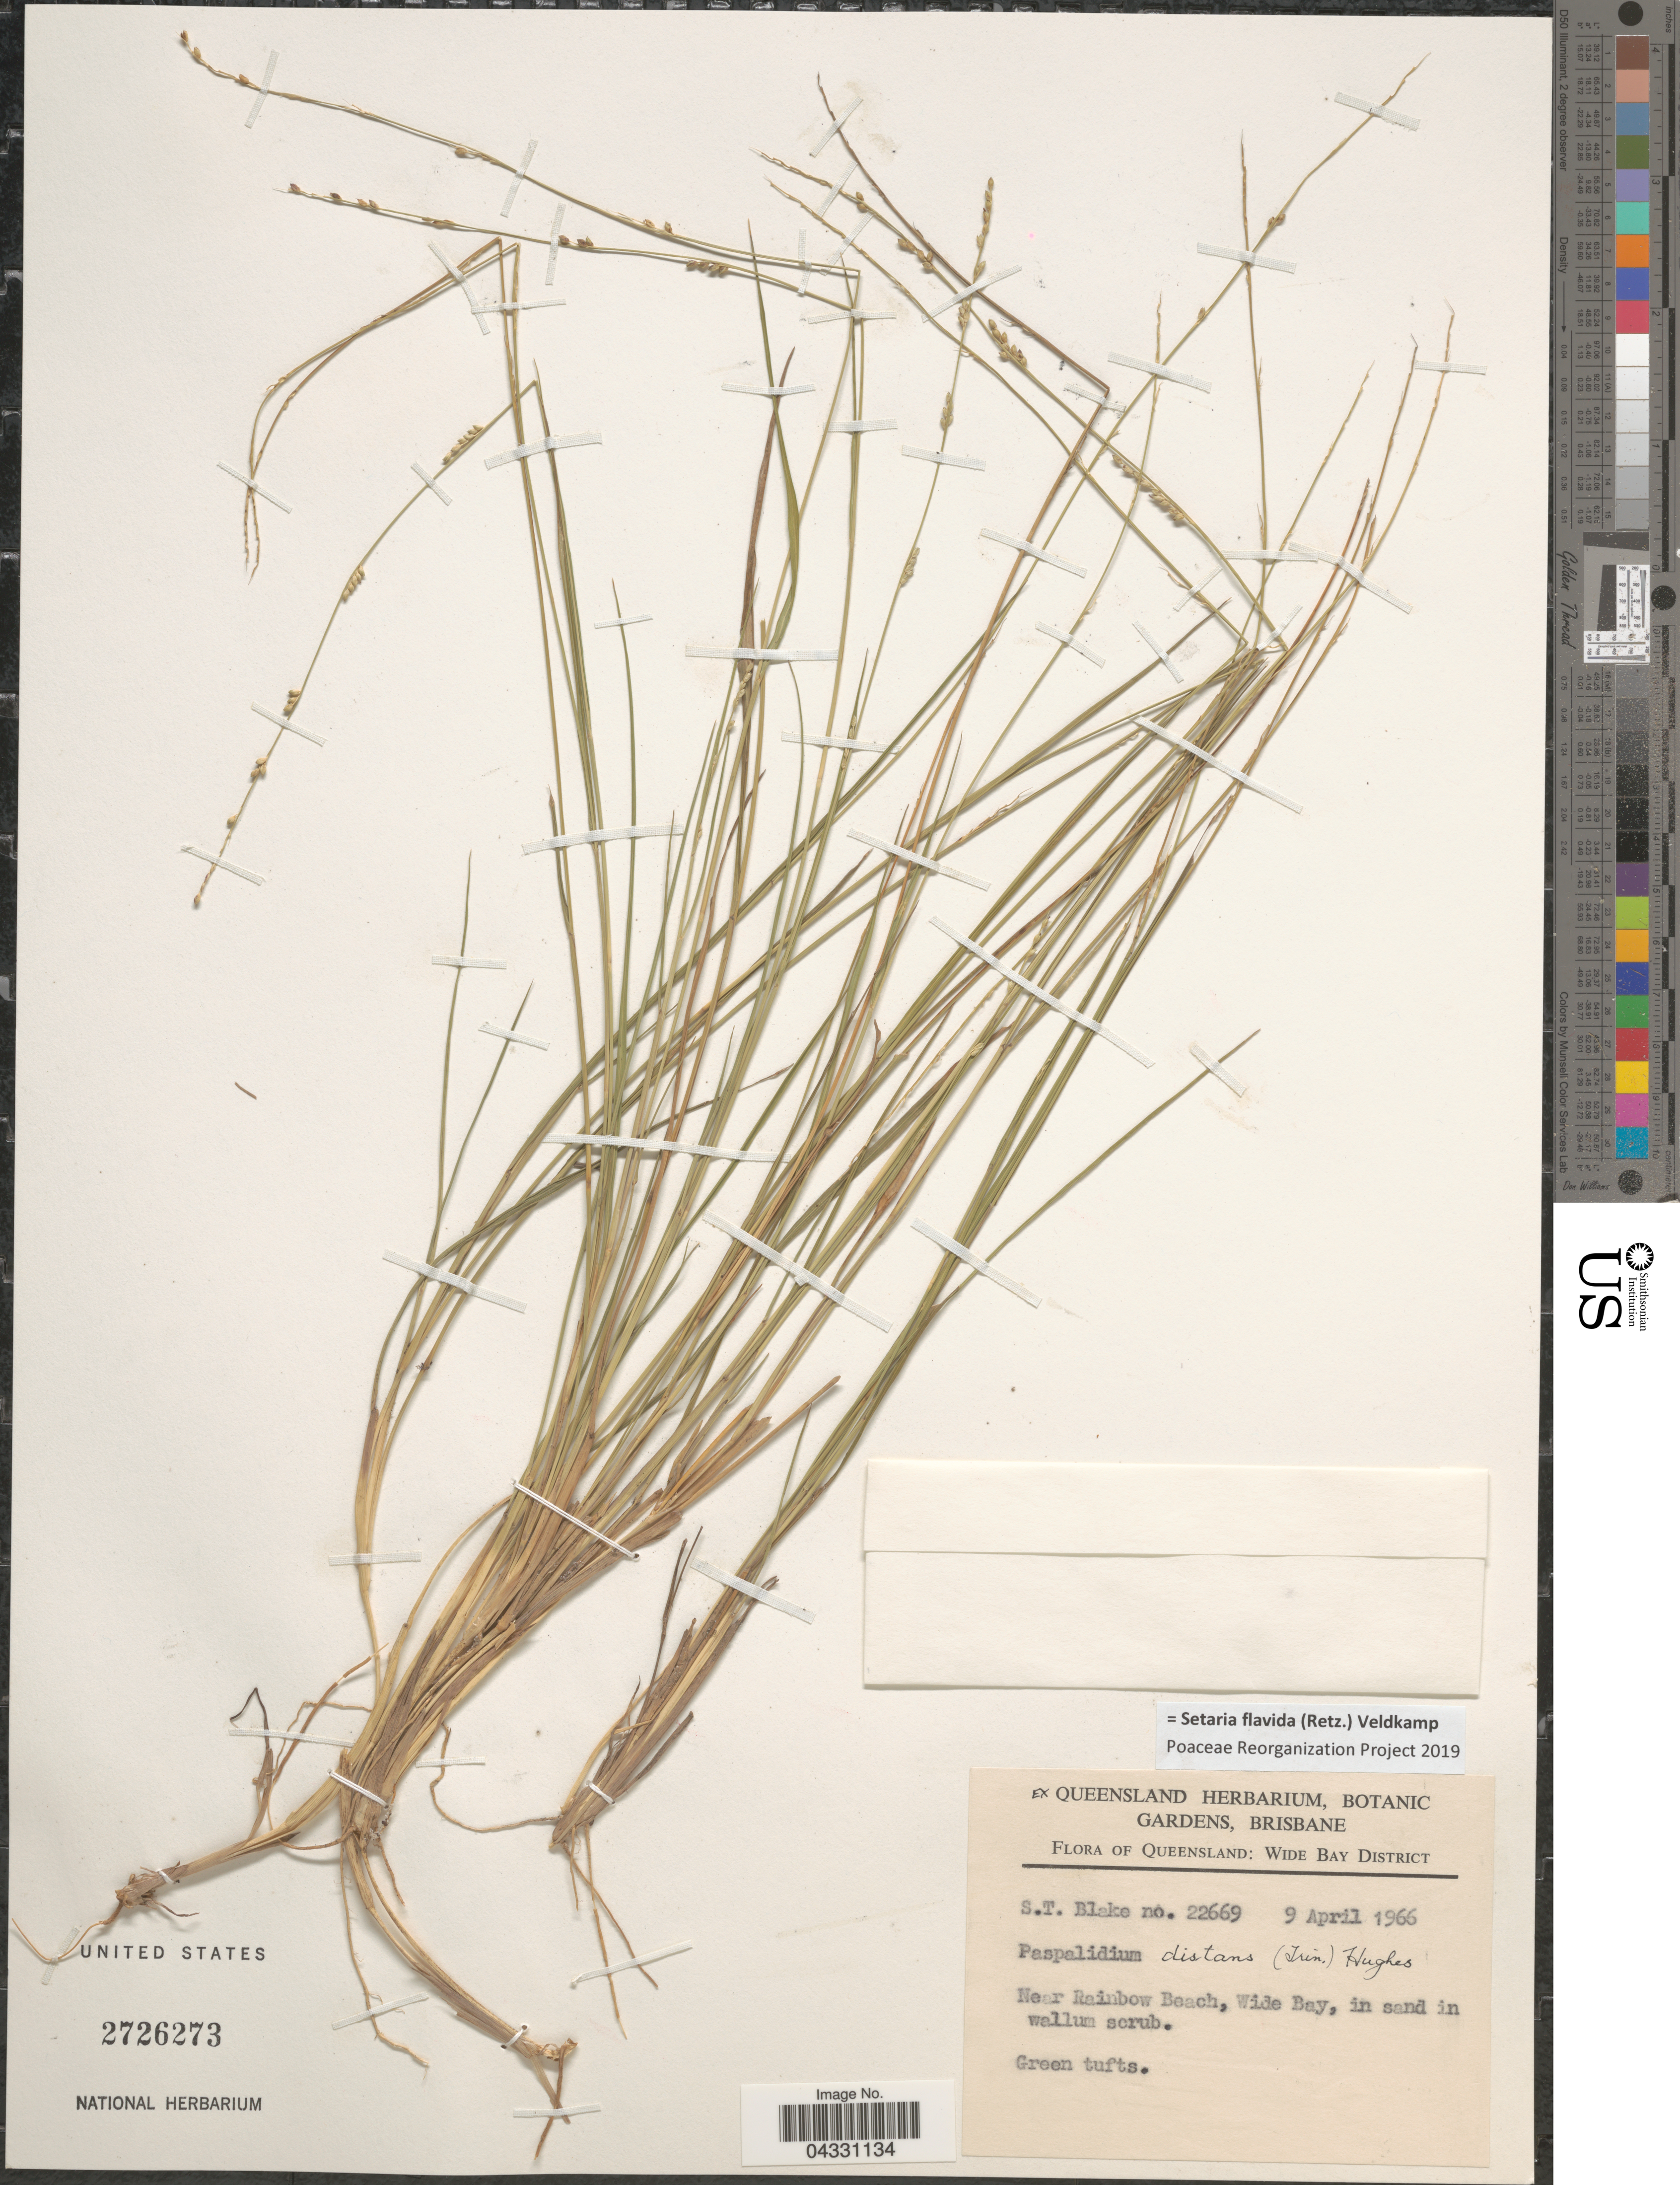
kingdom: Plantae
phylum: Tracheophyta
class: Liliopsida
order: Poales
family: Poaceae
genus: Setaria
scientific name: Setaria flavida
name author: (Retz.) Veldkamp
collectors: S. T. Blake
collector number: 22669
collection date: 1966-04-09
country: Australia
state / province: Queensland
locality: Wide Bay District. Near Rainbow Beach, Wide Bay.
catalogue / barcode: US 2726273